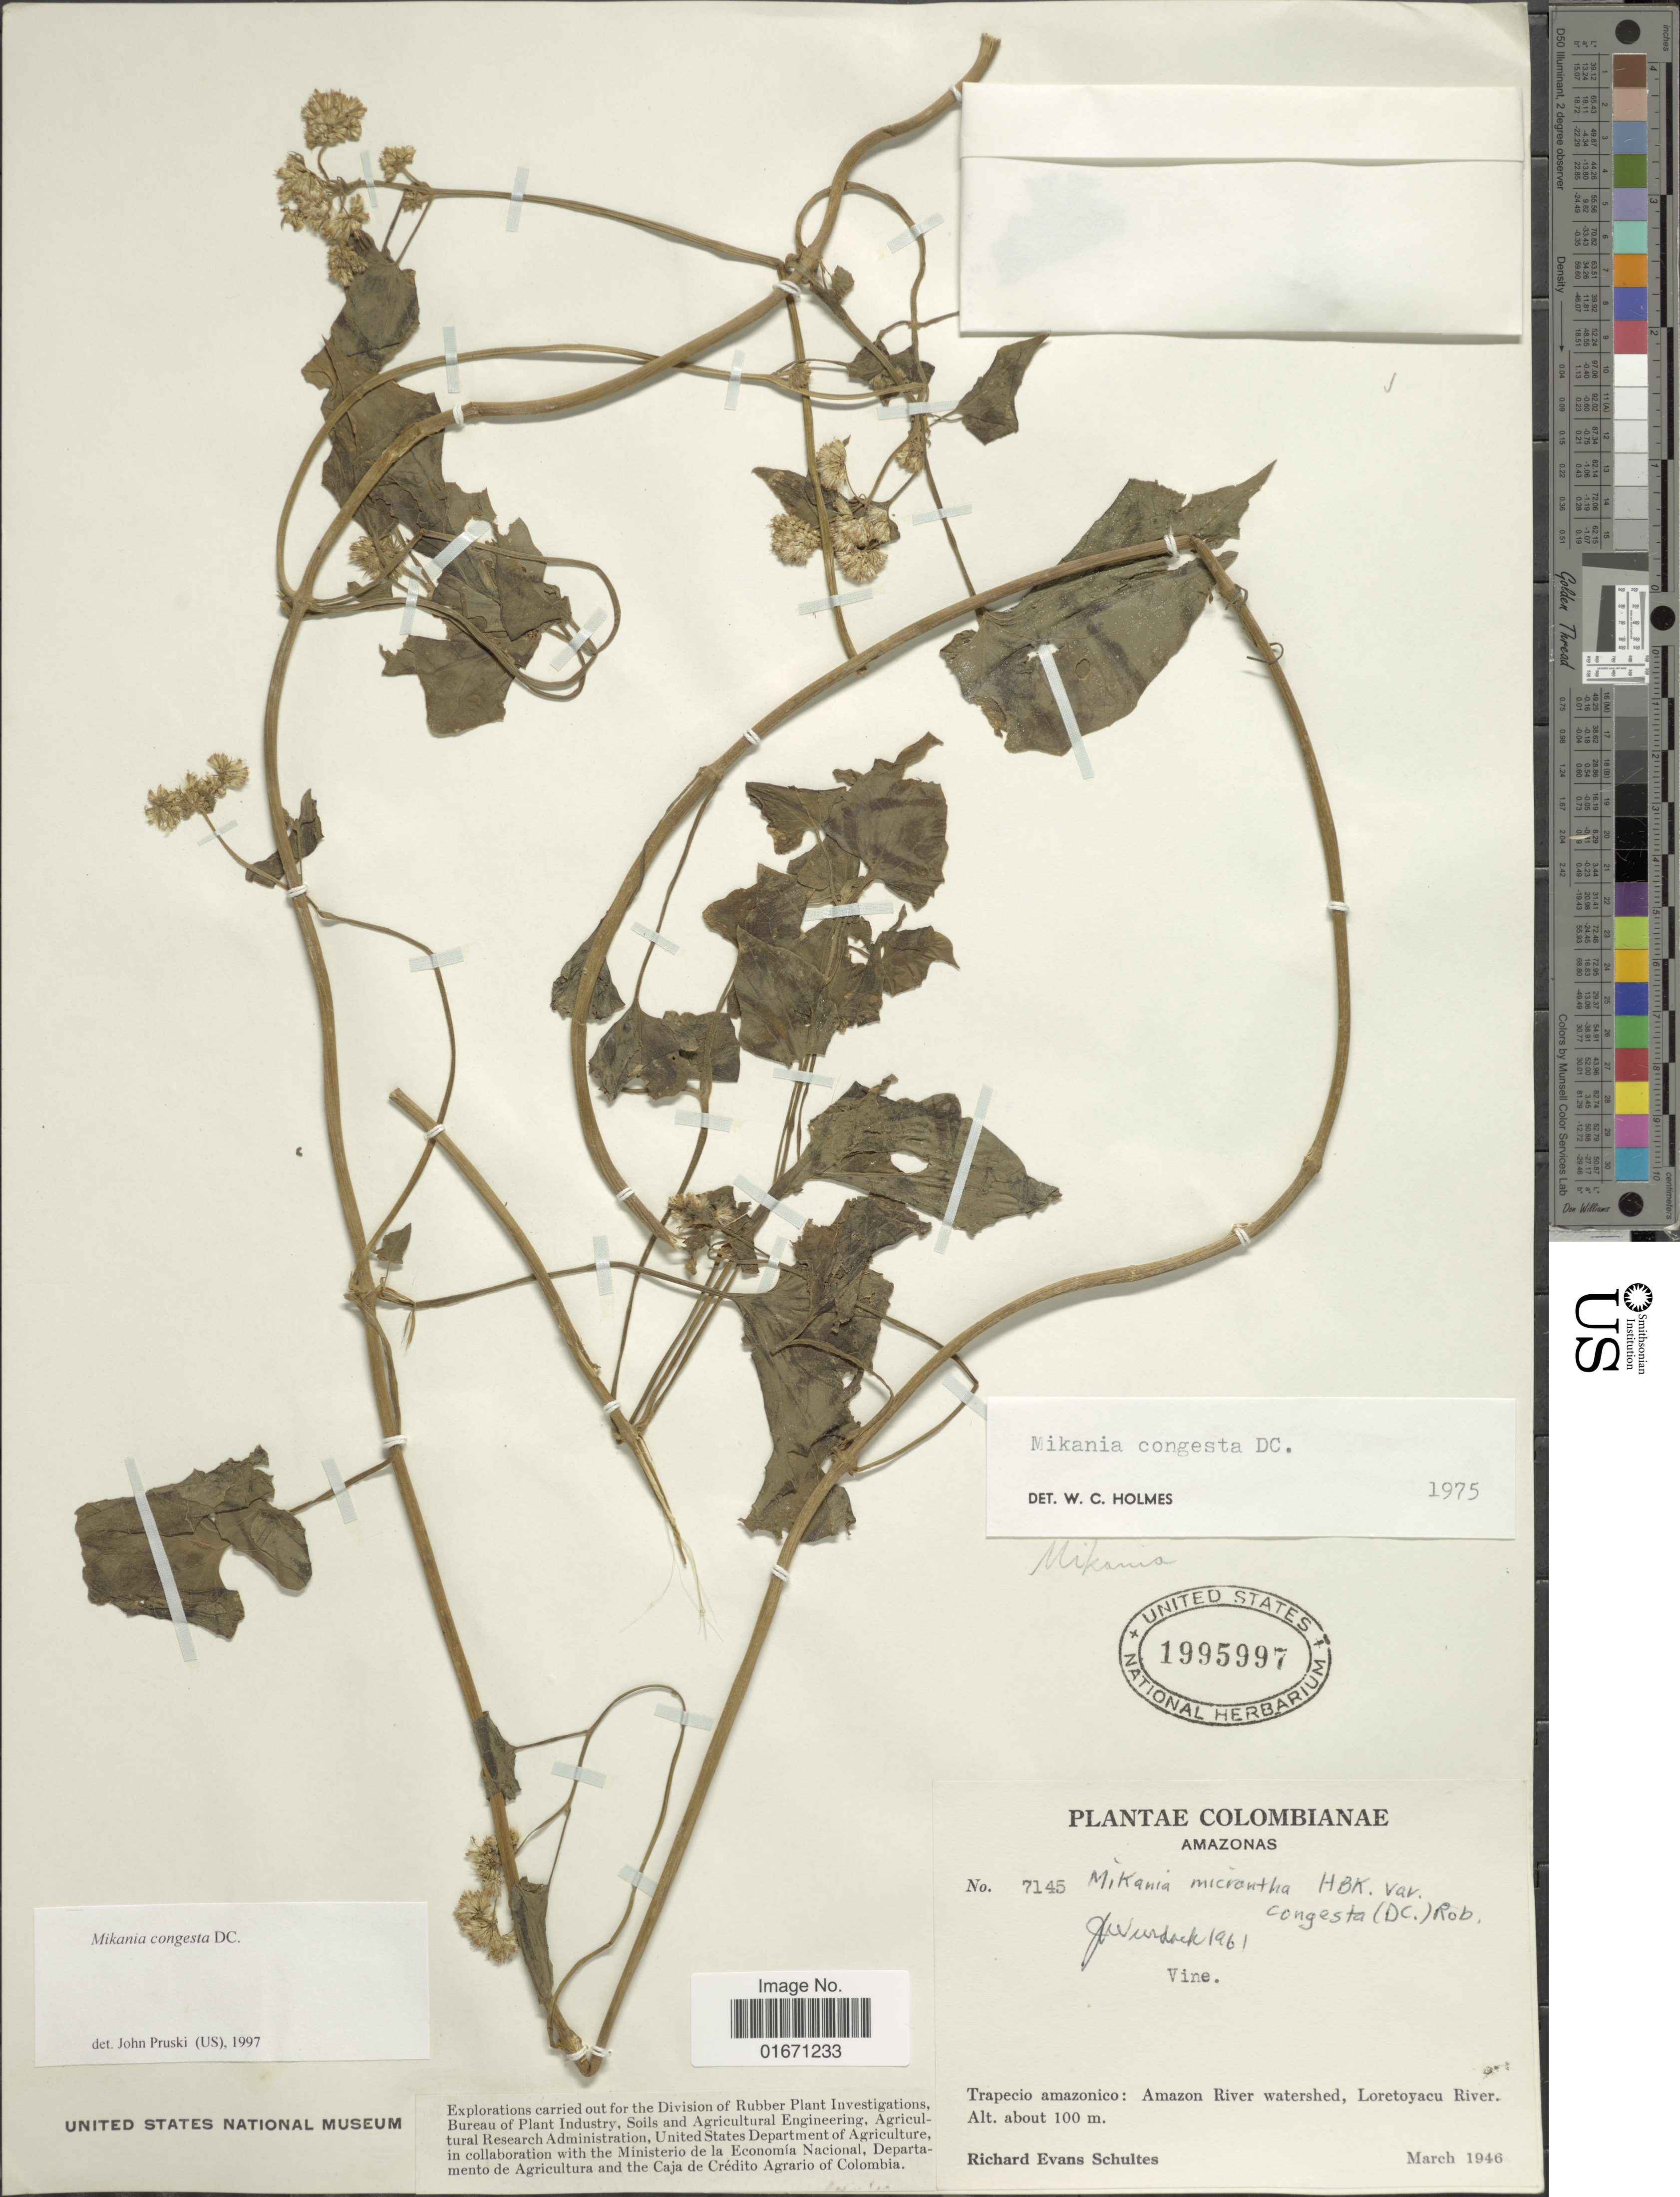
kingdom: Plantae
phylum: Tracheophyta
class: Magnoliopsida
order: Asterales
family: Asteraceae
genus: Mikania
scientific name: Mikania congesta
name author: DC.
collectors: R. E. Schultes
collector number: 7145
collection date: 1946-03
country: Colombia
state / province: Amazônas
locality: Trapecio amazonico, Amazon River watershed, Loretoyacu River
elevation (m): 100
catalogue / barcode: US 1995997